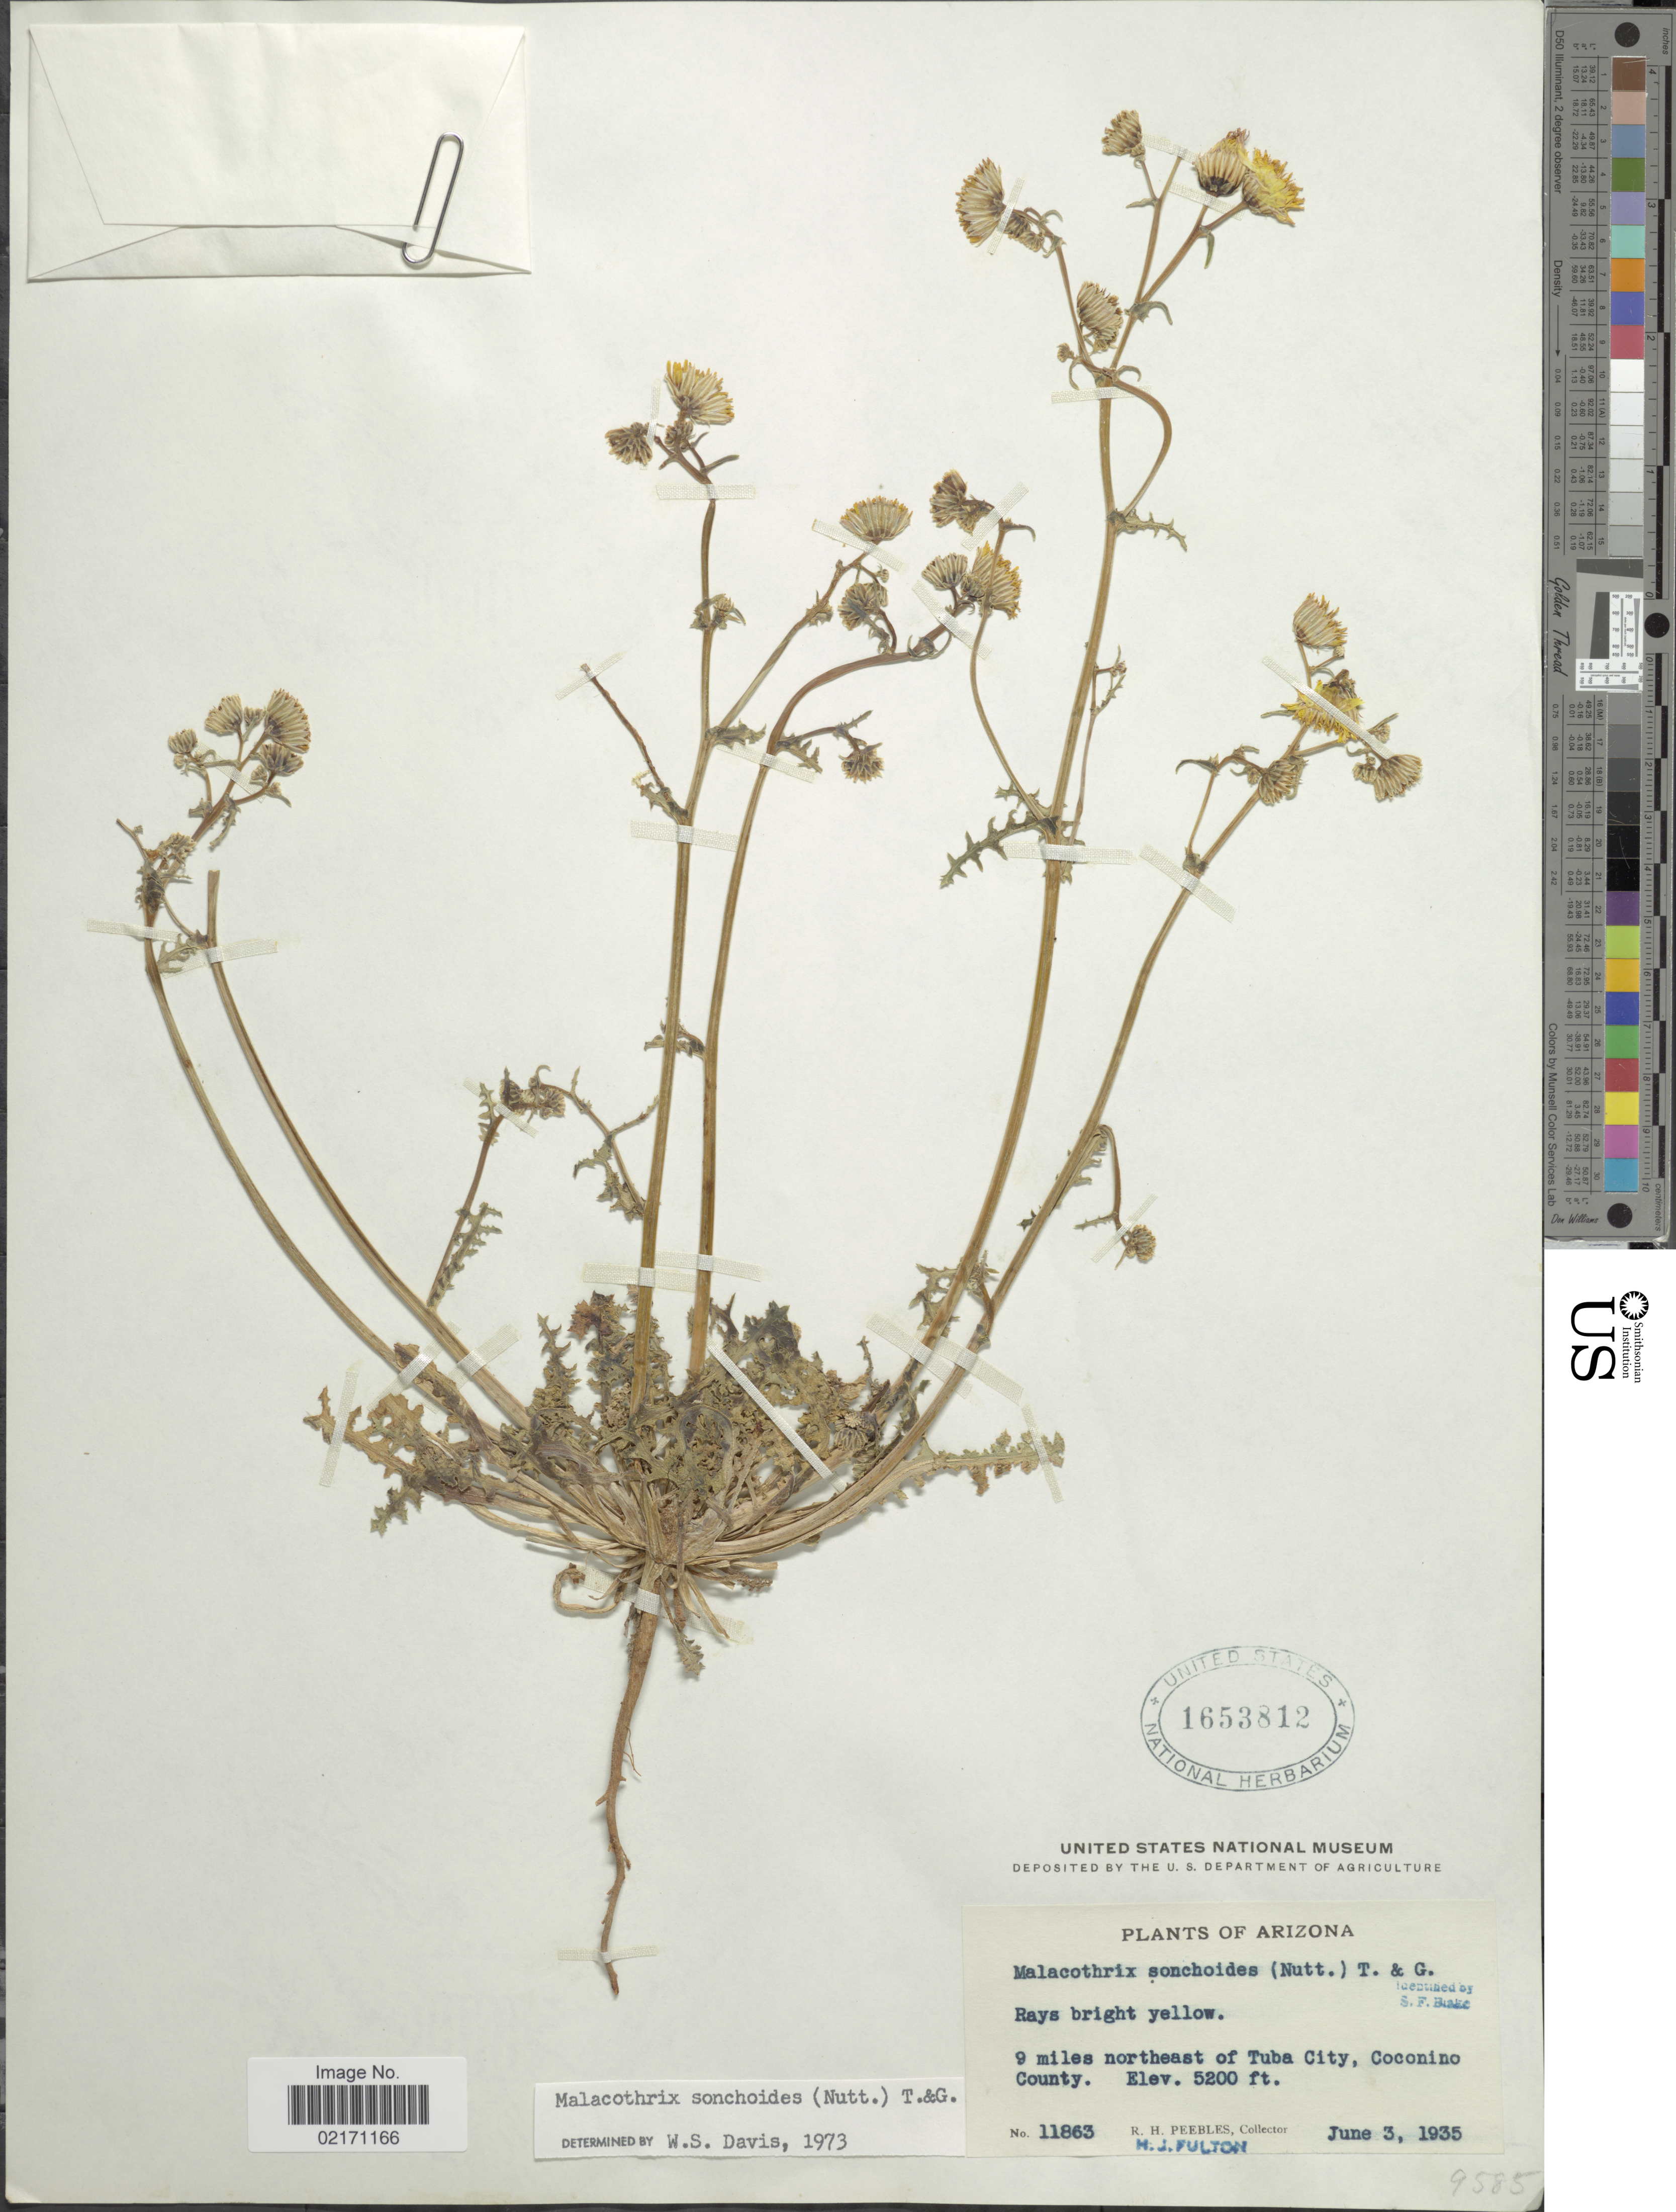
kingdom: Plantae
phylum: Tracheophyta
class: Magnoliopsida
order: Asterales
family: Asteraceae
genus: Malacothrix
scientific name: Malacothrix sonchoides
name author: (Nutt.) Torr. & A. Gray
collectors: R. H. Peebles & H. Fulton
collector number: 11863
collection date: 1935-06-03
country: United States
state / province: Arizona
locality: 9 miles northeast of Tuba City, Coconino County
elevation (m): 1585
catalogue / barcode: US 1653812